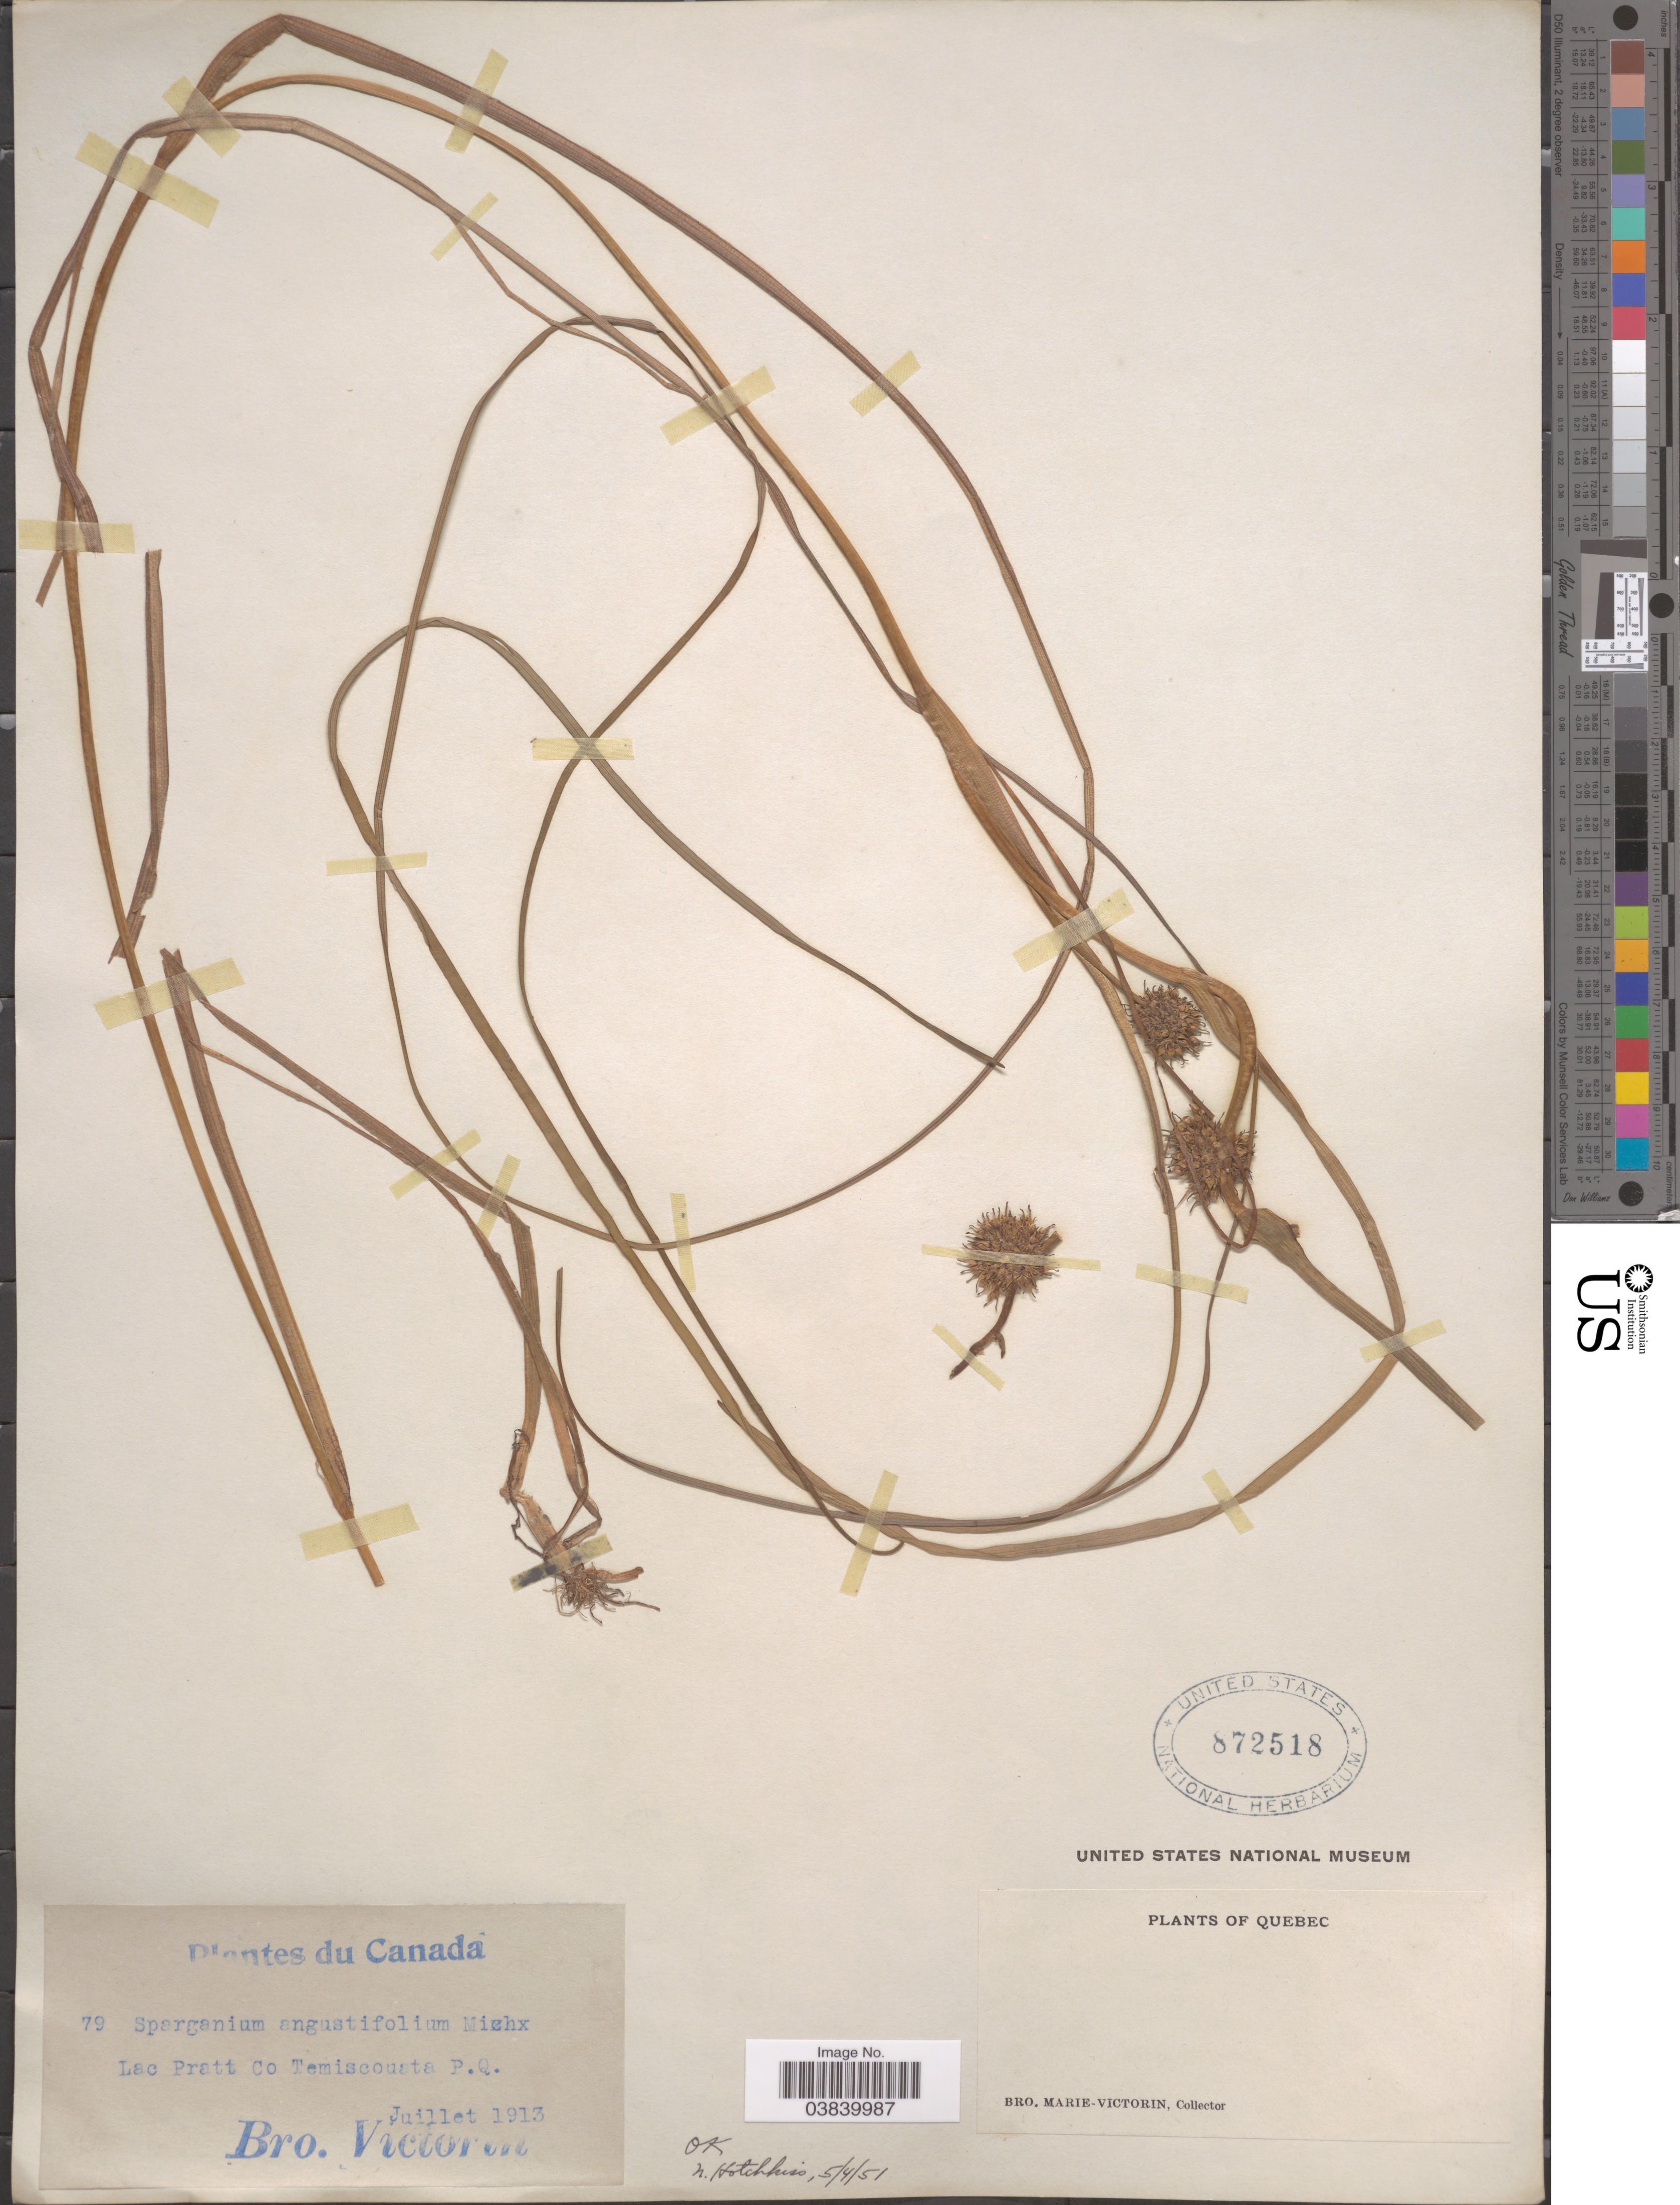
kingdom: Plantae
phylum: Tracheophyta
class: Liliopsida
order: Poales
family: Typhaceae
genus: Sparganium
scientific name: Sparganium angustifolium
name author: Michx.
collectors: Fr. Marie-Victorin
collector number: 79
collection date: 1913-07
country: Canada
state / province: Quebec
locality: Lac Pratt Co Temiscouata P.Q.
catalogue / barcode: US 872518